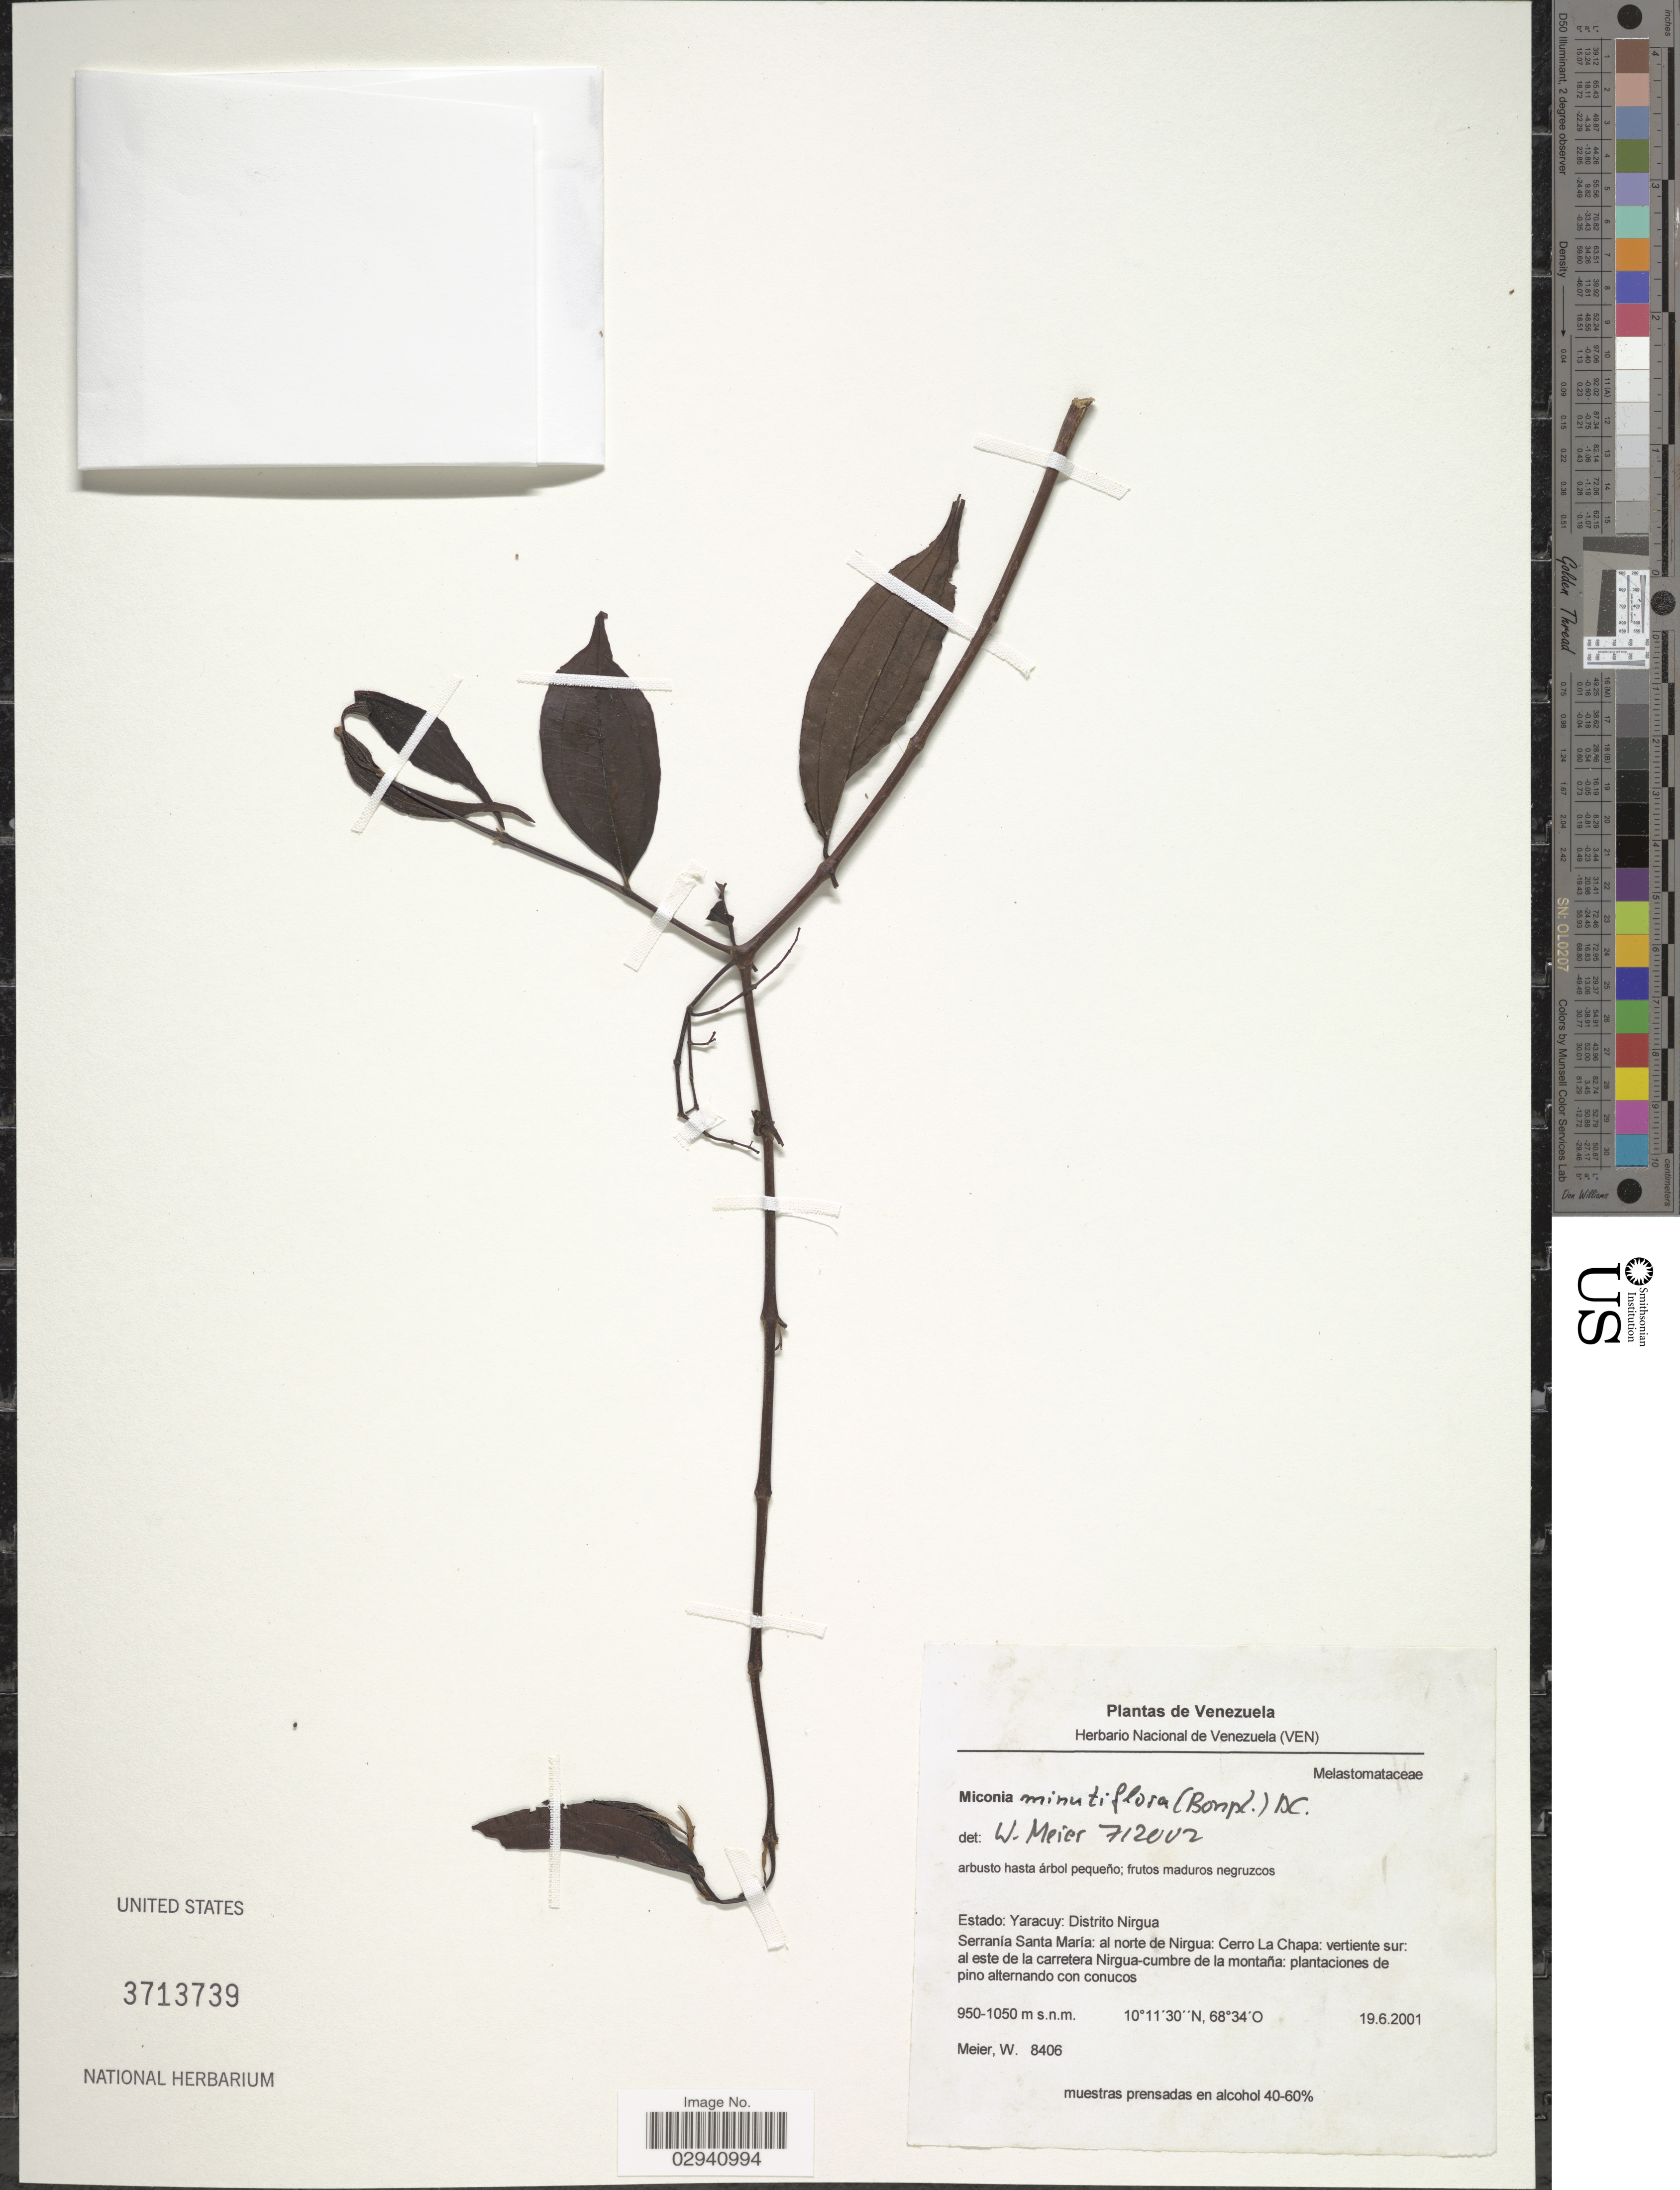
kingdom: Plantae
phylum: Tracheophyta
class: Magnoliopsida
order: Myrtales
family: Melastomataceae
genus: Miconia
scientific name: Miconia minutiflora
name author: (Bonpl.) DC.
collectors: W. Meier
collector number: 8406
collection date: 2001-06-19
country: Venezuela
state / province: Yaracuy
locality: Estado: Yaracuy: Distrito Nirgua. Serranía Santa María: al norte de Nirgua: Cerro La Chapa: vertiente sur: al este de la carretera Nirgua-cumbre de la montaña.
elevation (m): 950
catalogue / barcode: US 3713739